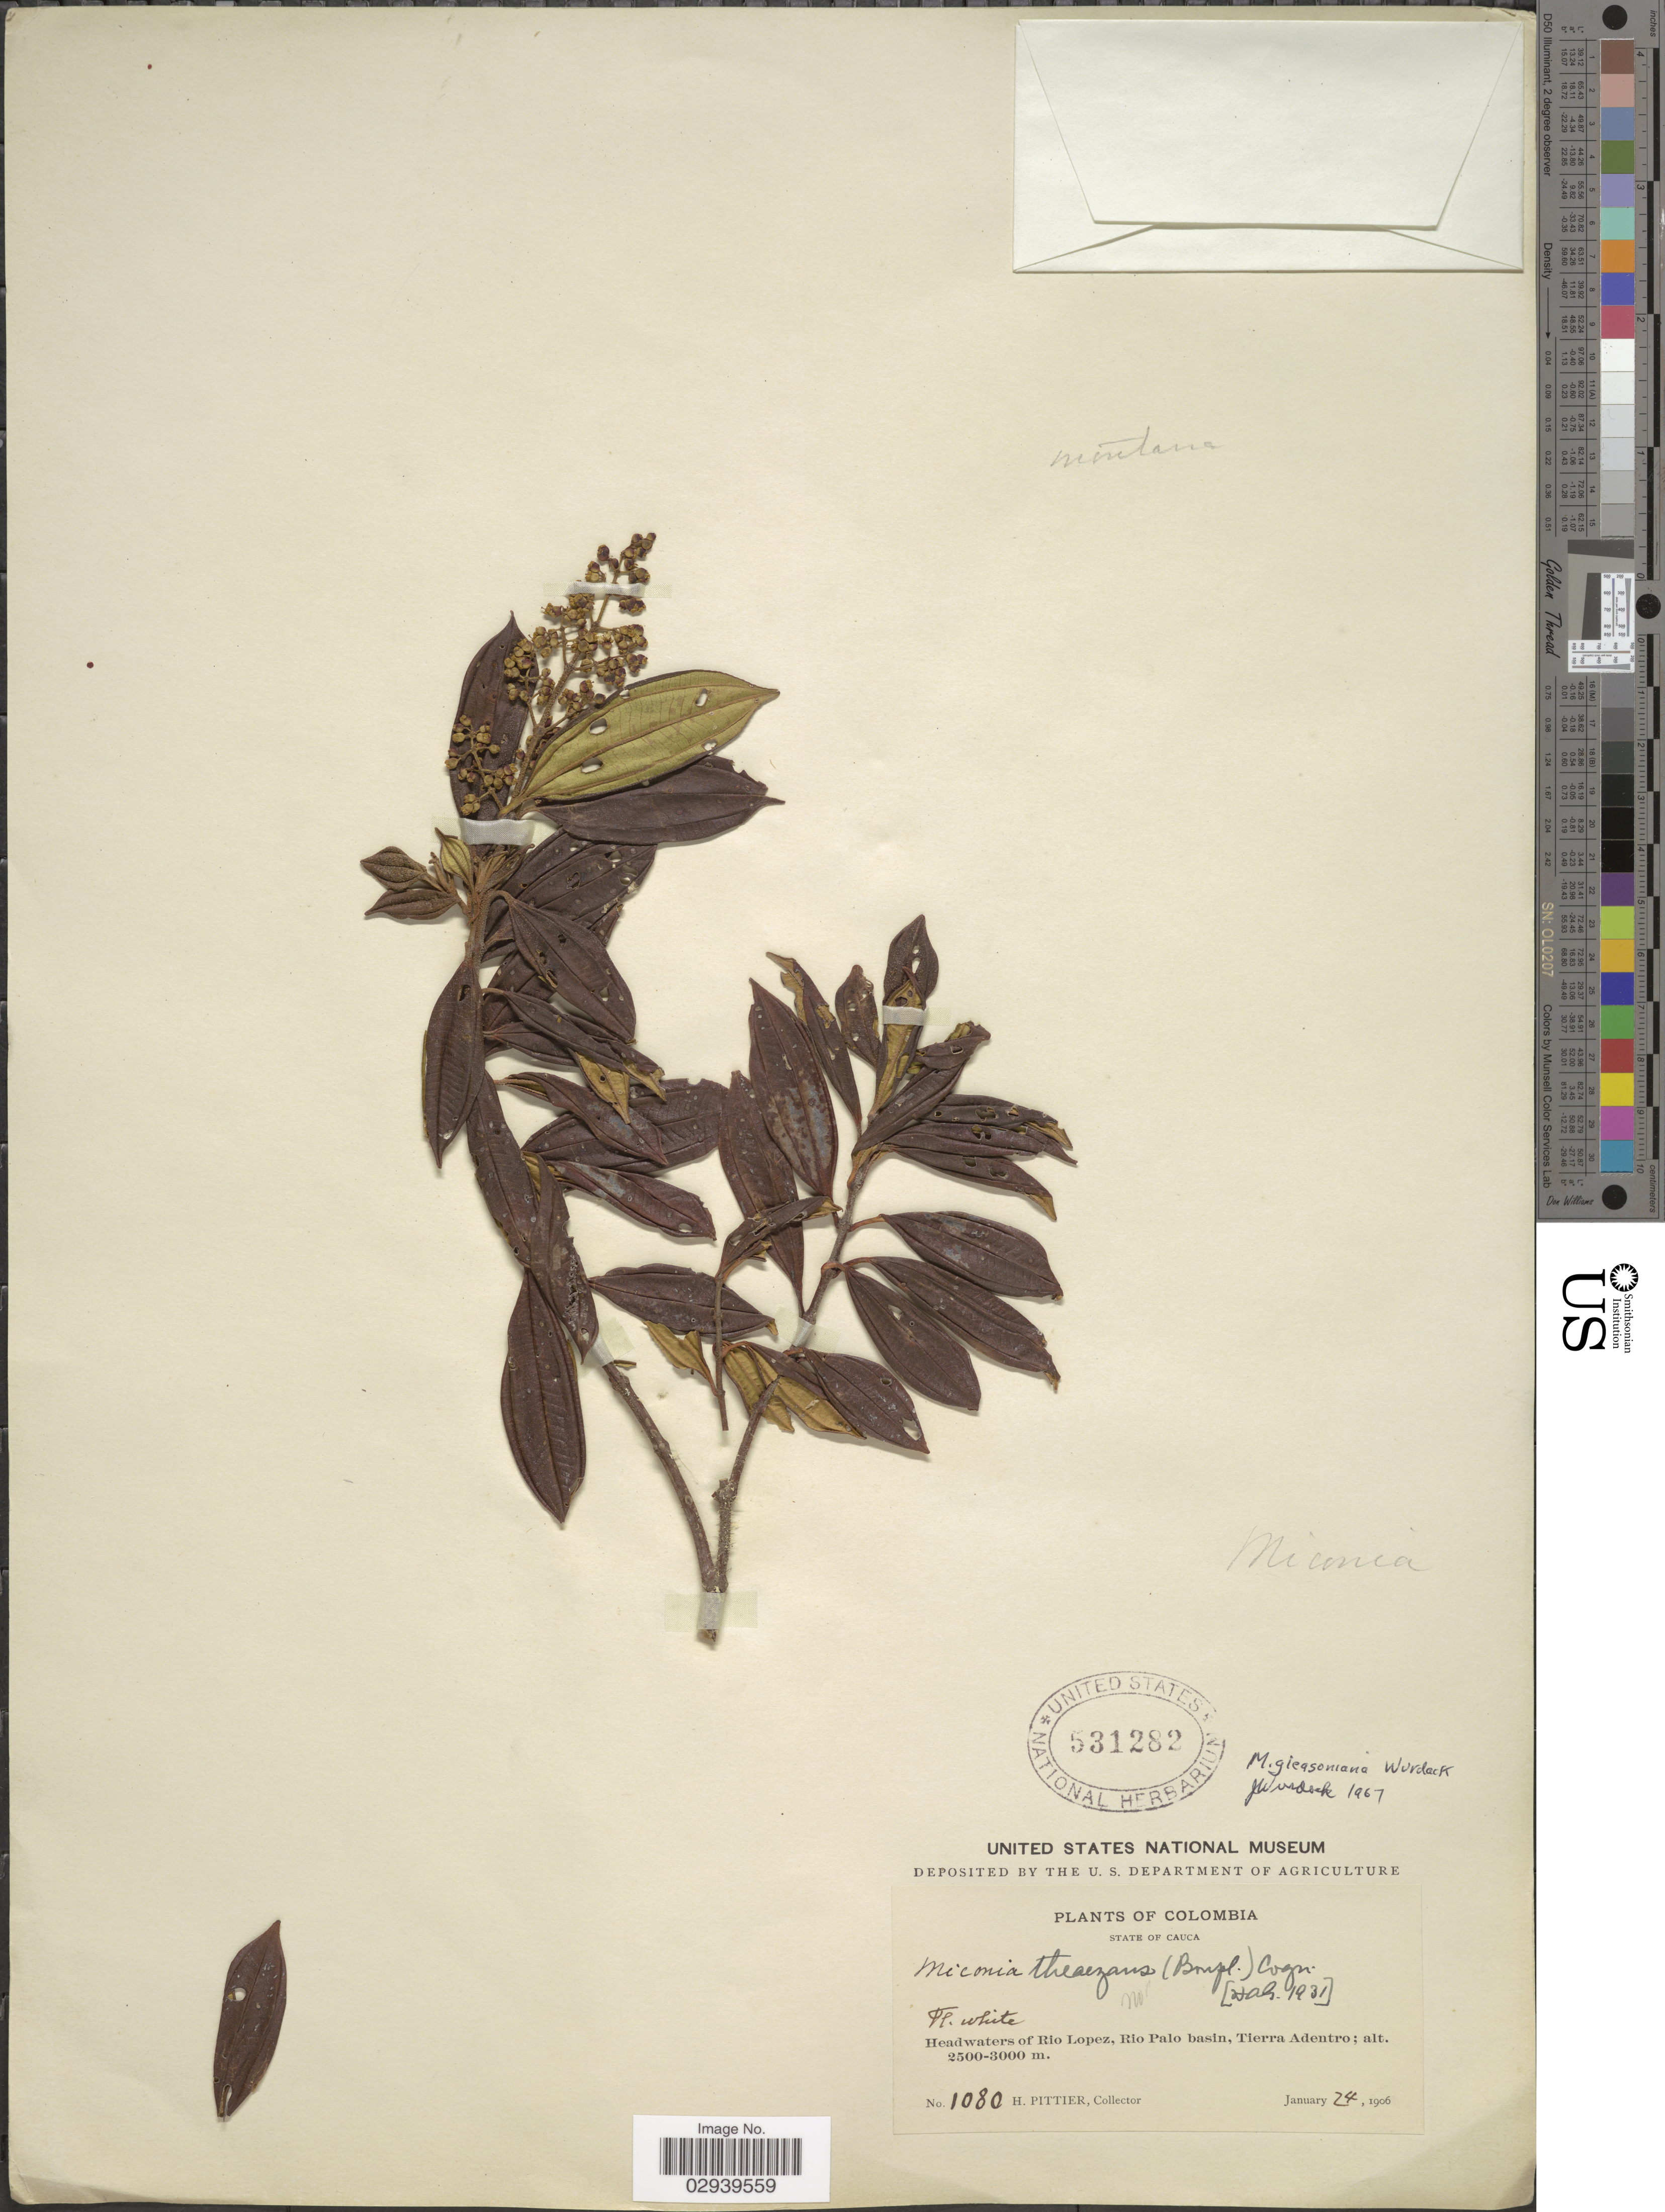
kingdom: Plantae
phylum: Tracheophyta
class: Magnoliopsida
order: Myrtales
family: Melastomataceae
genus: Miconia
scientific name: Miconia gleasoniana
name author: Wurdack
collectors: H. F. Pittier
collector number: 1080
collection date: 1906-01-24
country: Colombia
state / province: Cauca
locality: Headwaters of Rio Lopez, Rio Palo basin, Tierra Adentro.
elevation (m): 2500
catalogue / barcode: US 531282